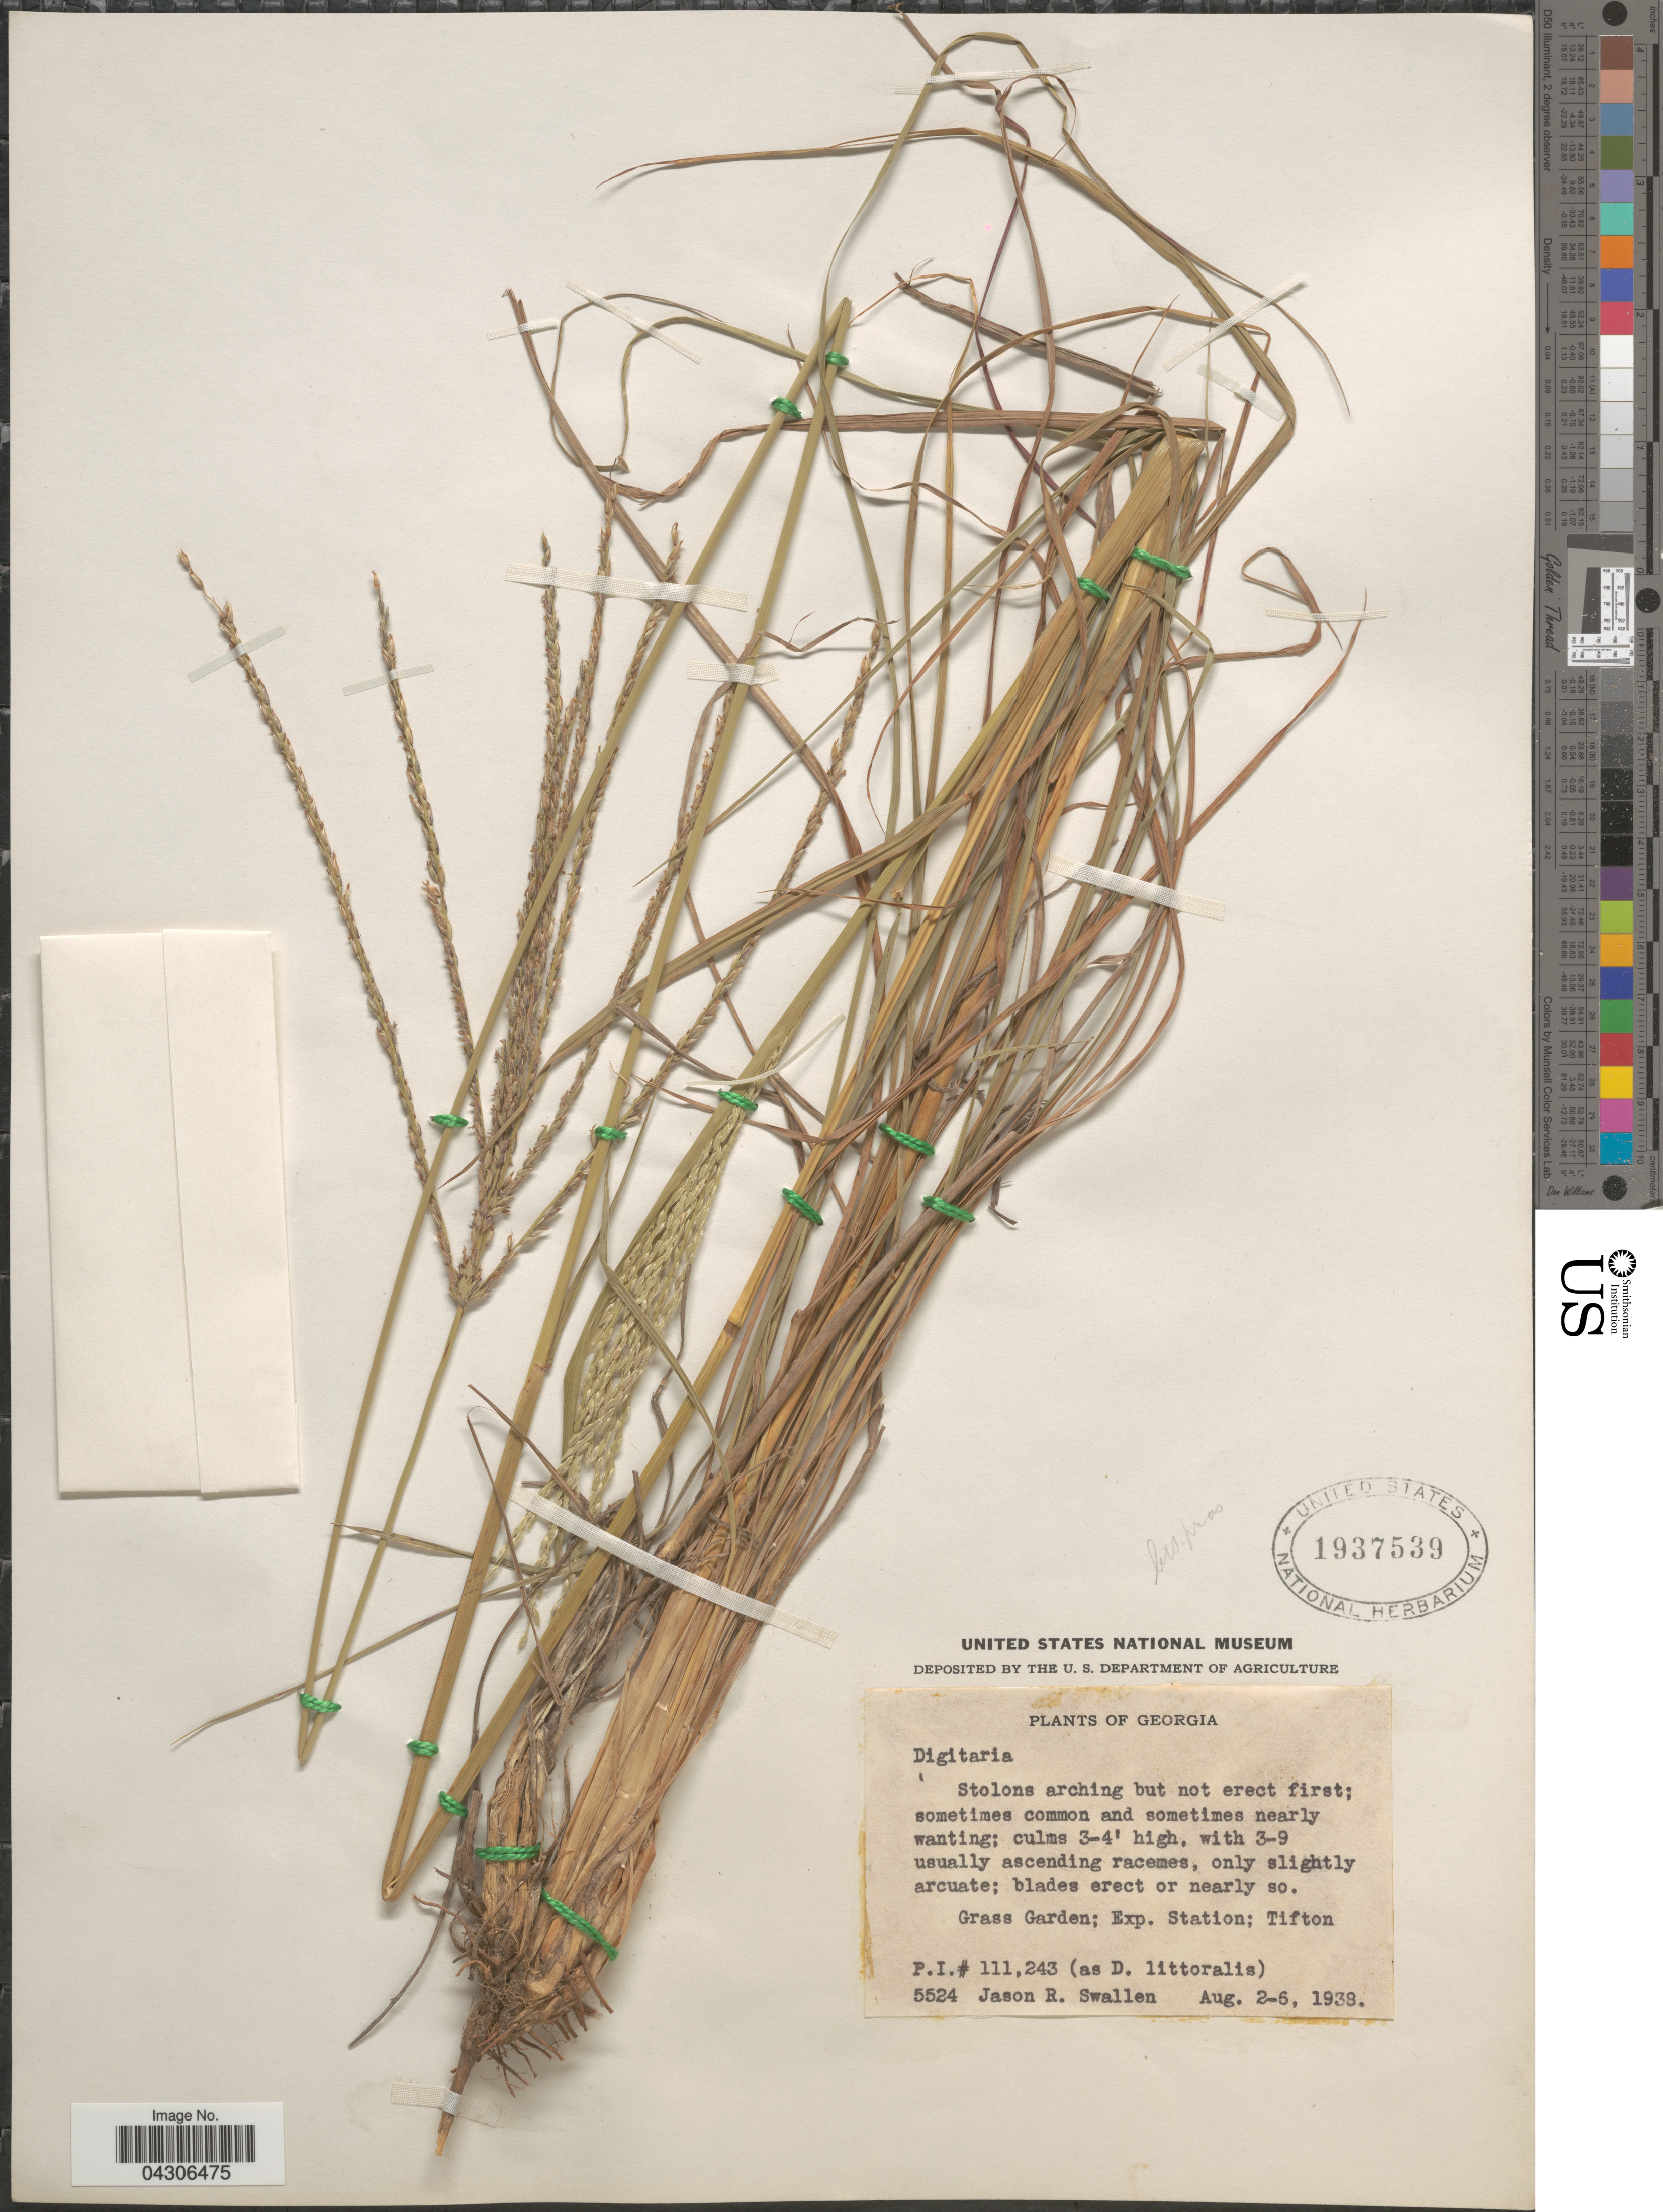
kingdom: Plantae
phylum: Tracheophyta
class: Liliopsida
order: Poales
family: Poaceae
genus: Digitaria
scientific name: Digitaria sp.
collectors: J. R. Swallen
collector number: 5524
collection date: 1938-08-02/1938-08-06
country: United States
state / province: Georgia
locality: Grass Garden; Exp. Station; Tifton.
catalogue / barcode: US 1937539